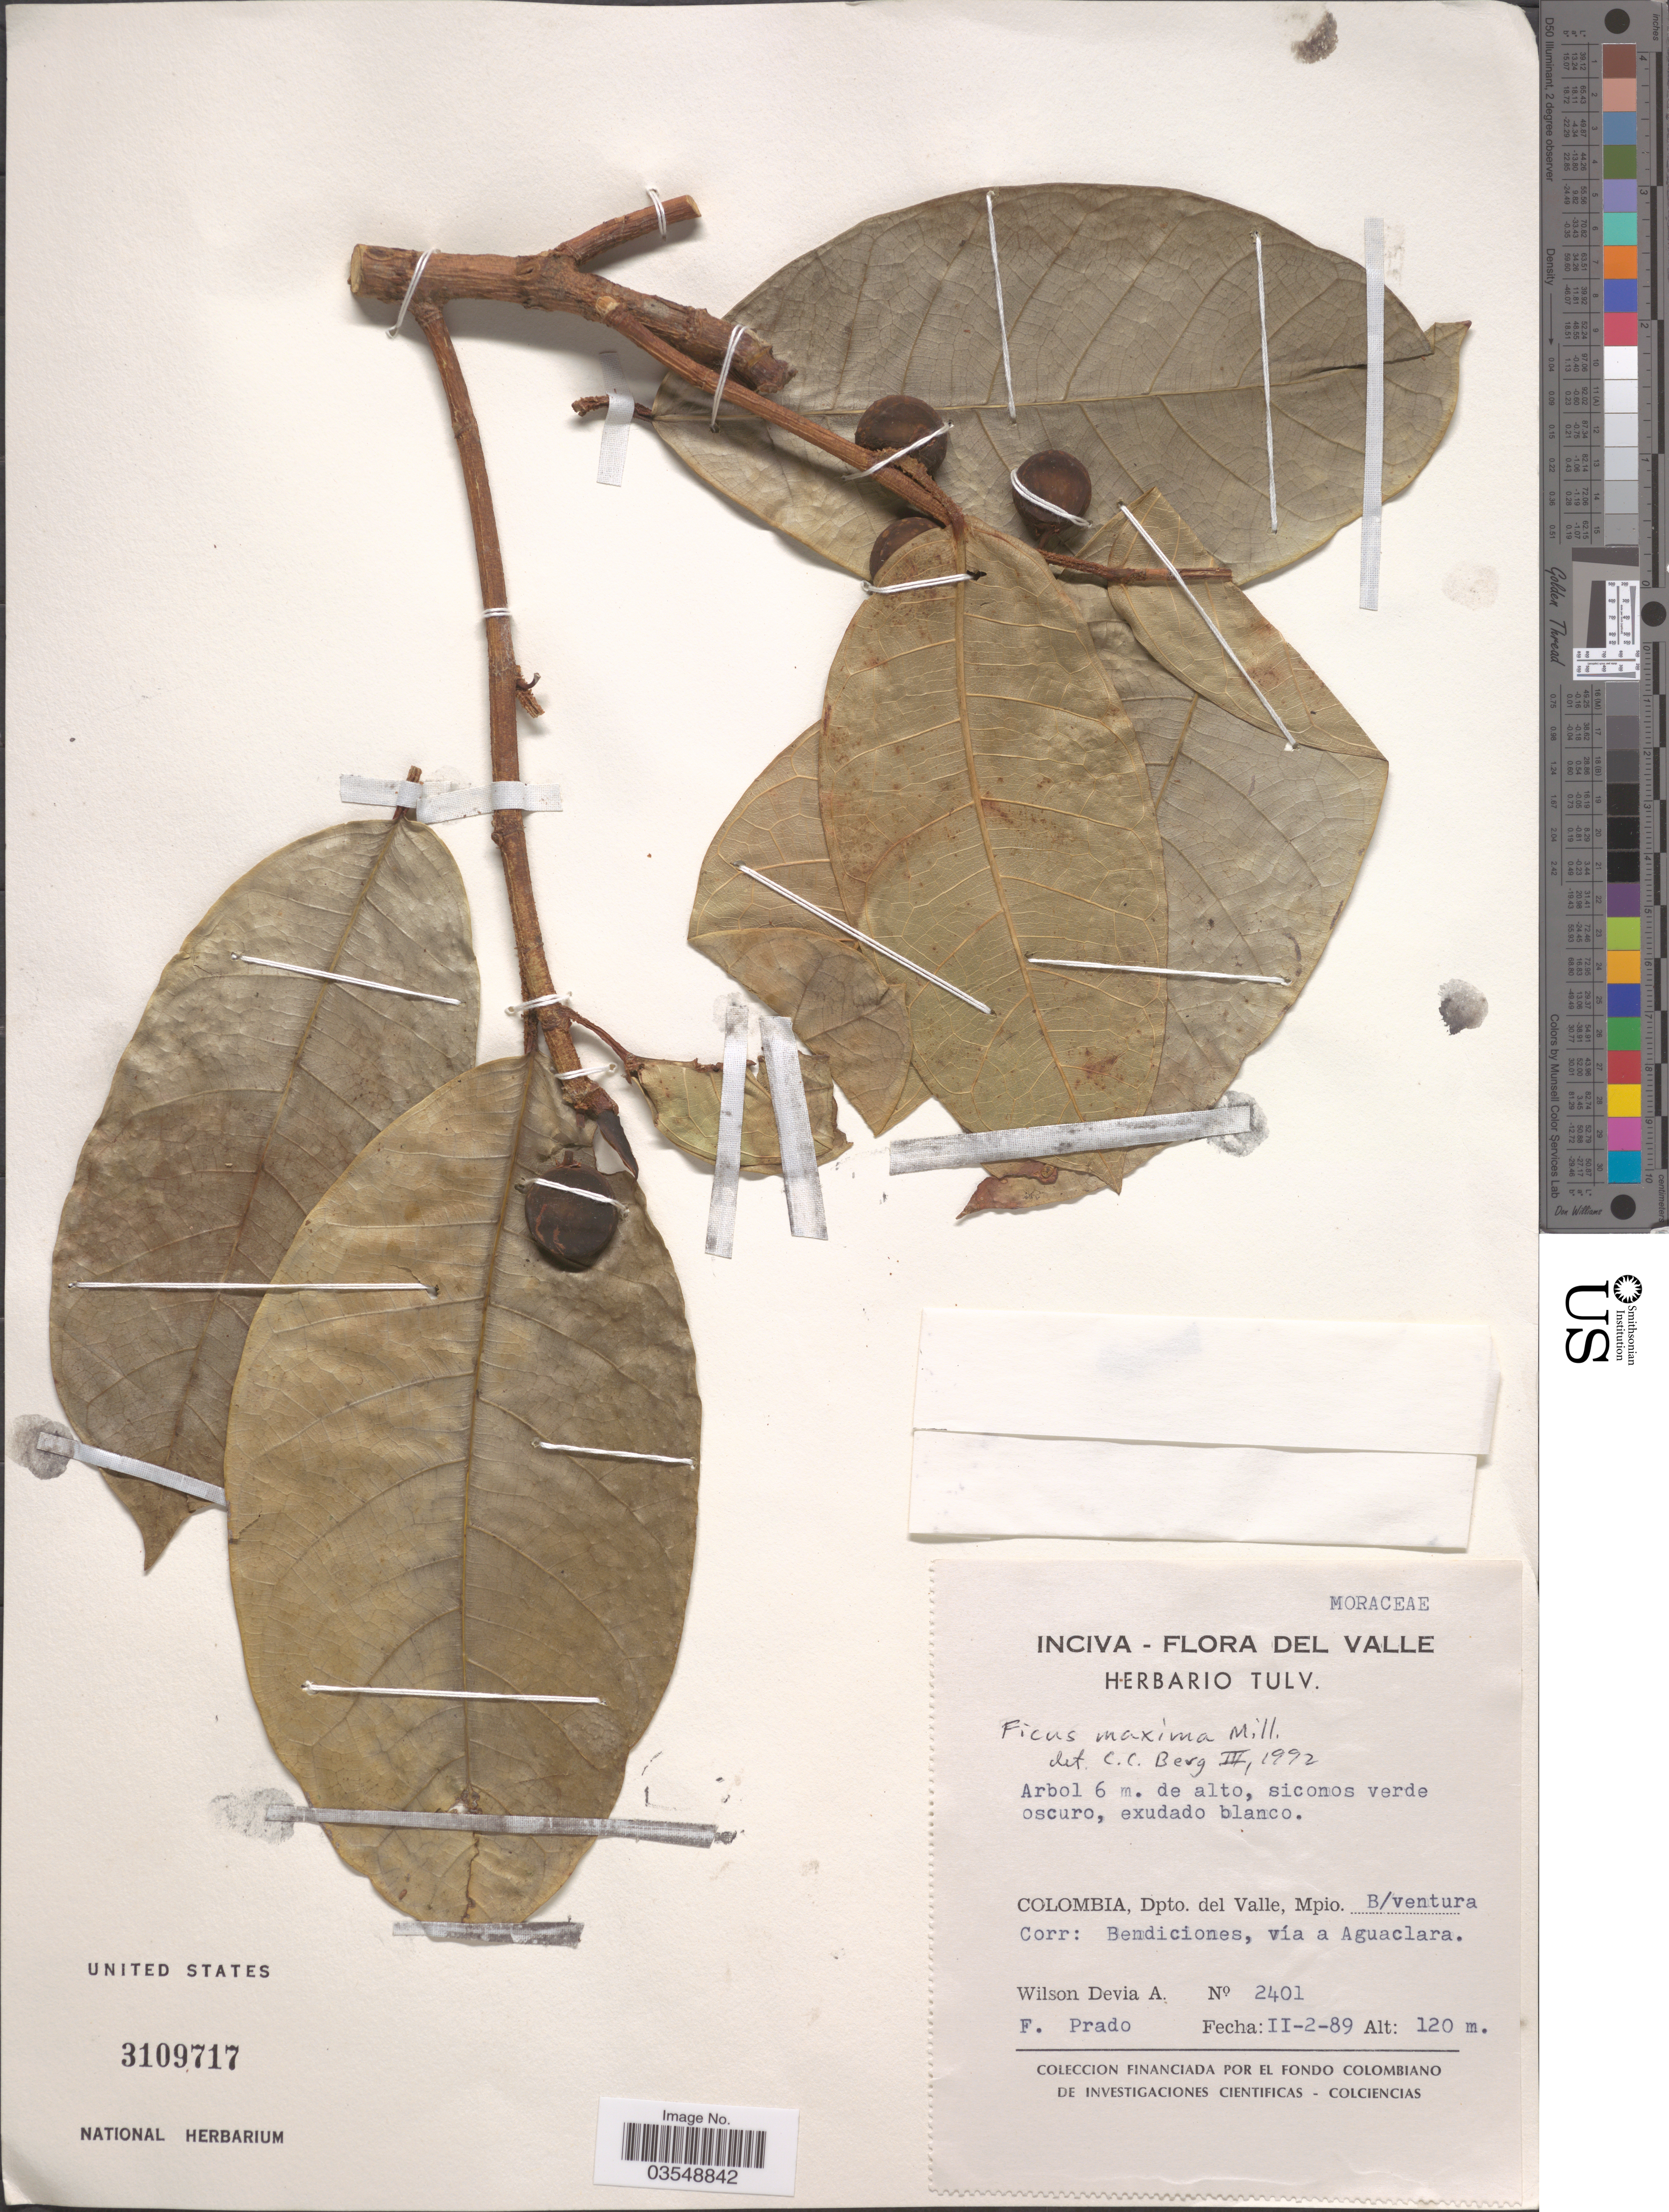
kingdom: Plantae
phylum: Tracheophyta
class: Magnoliopsida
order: Rosales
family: Moraceae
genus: Ficus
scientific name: Ficus maxima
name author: Mill.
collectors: W. Devia A. & F. Prado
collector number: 2401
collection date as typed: Transcribed d/m/y: 2/2/89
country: Colombia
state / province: Valle del Cauca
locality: Del Valle. Dpto. del Valle, Mpio. B/ventura Corr: Bendiciones, vía a Aguaclara.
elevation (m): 120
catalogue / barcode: US 3109717